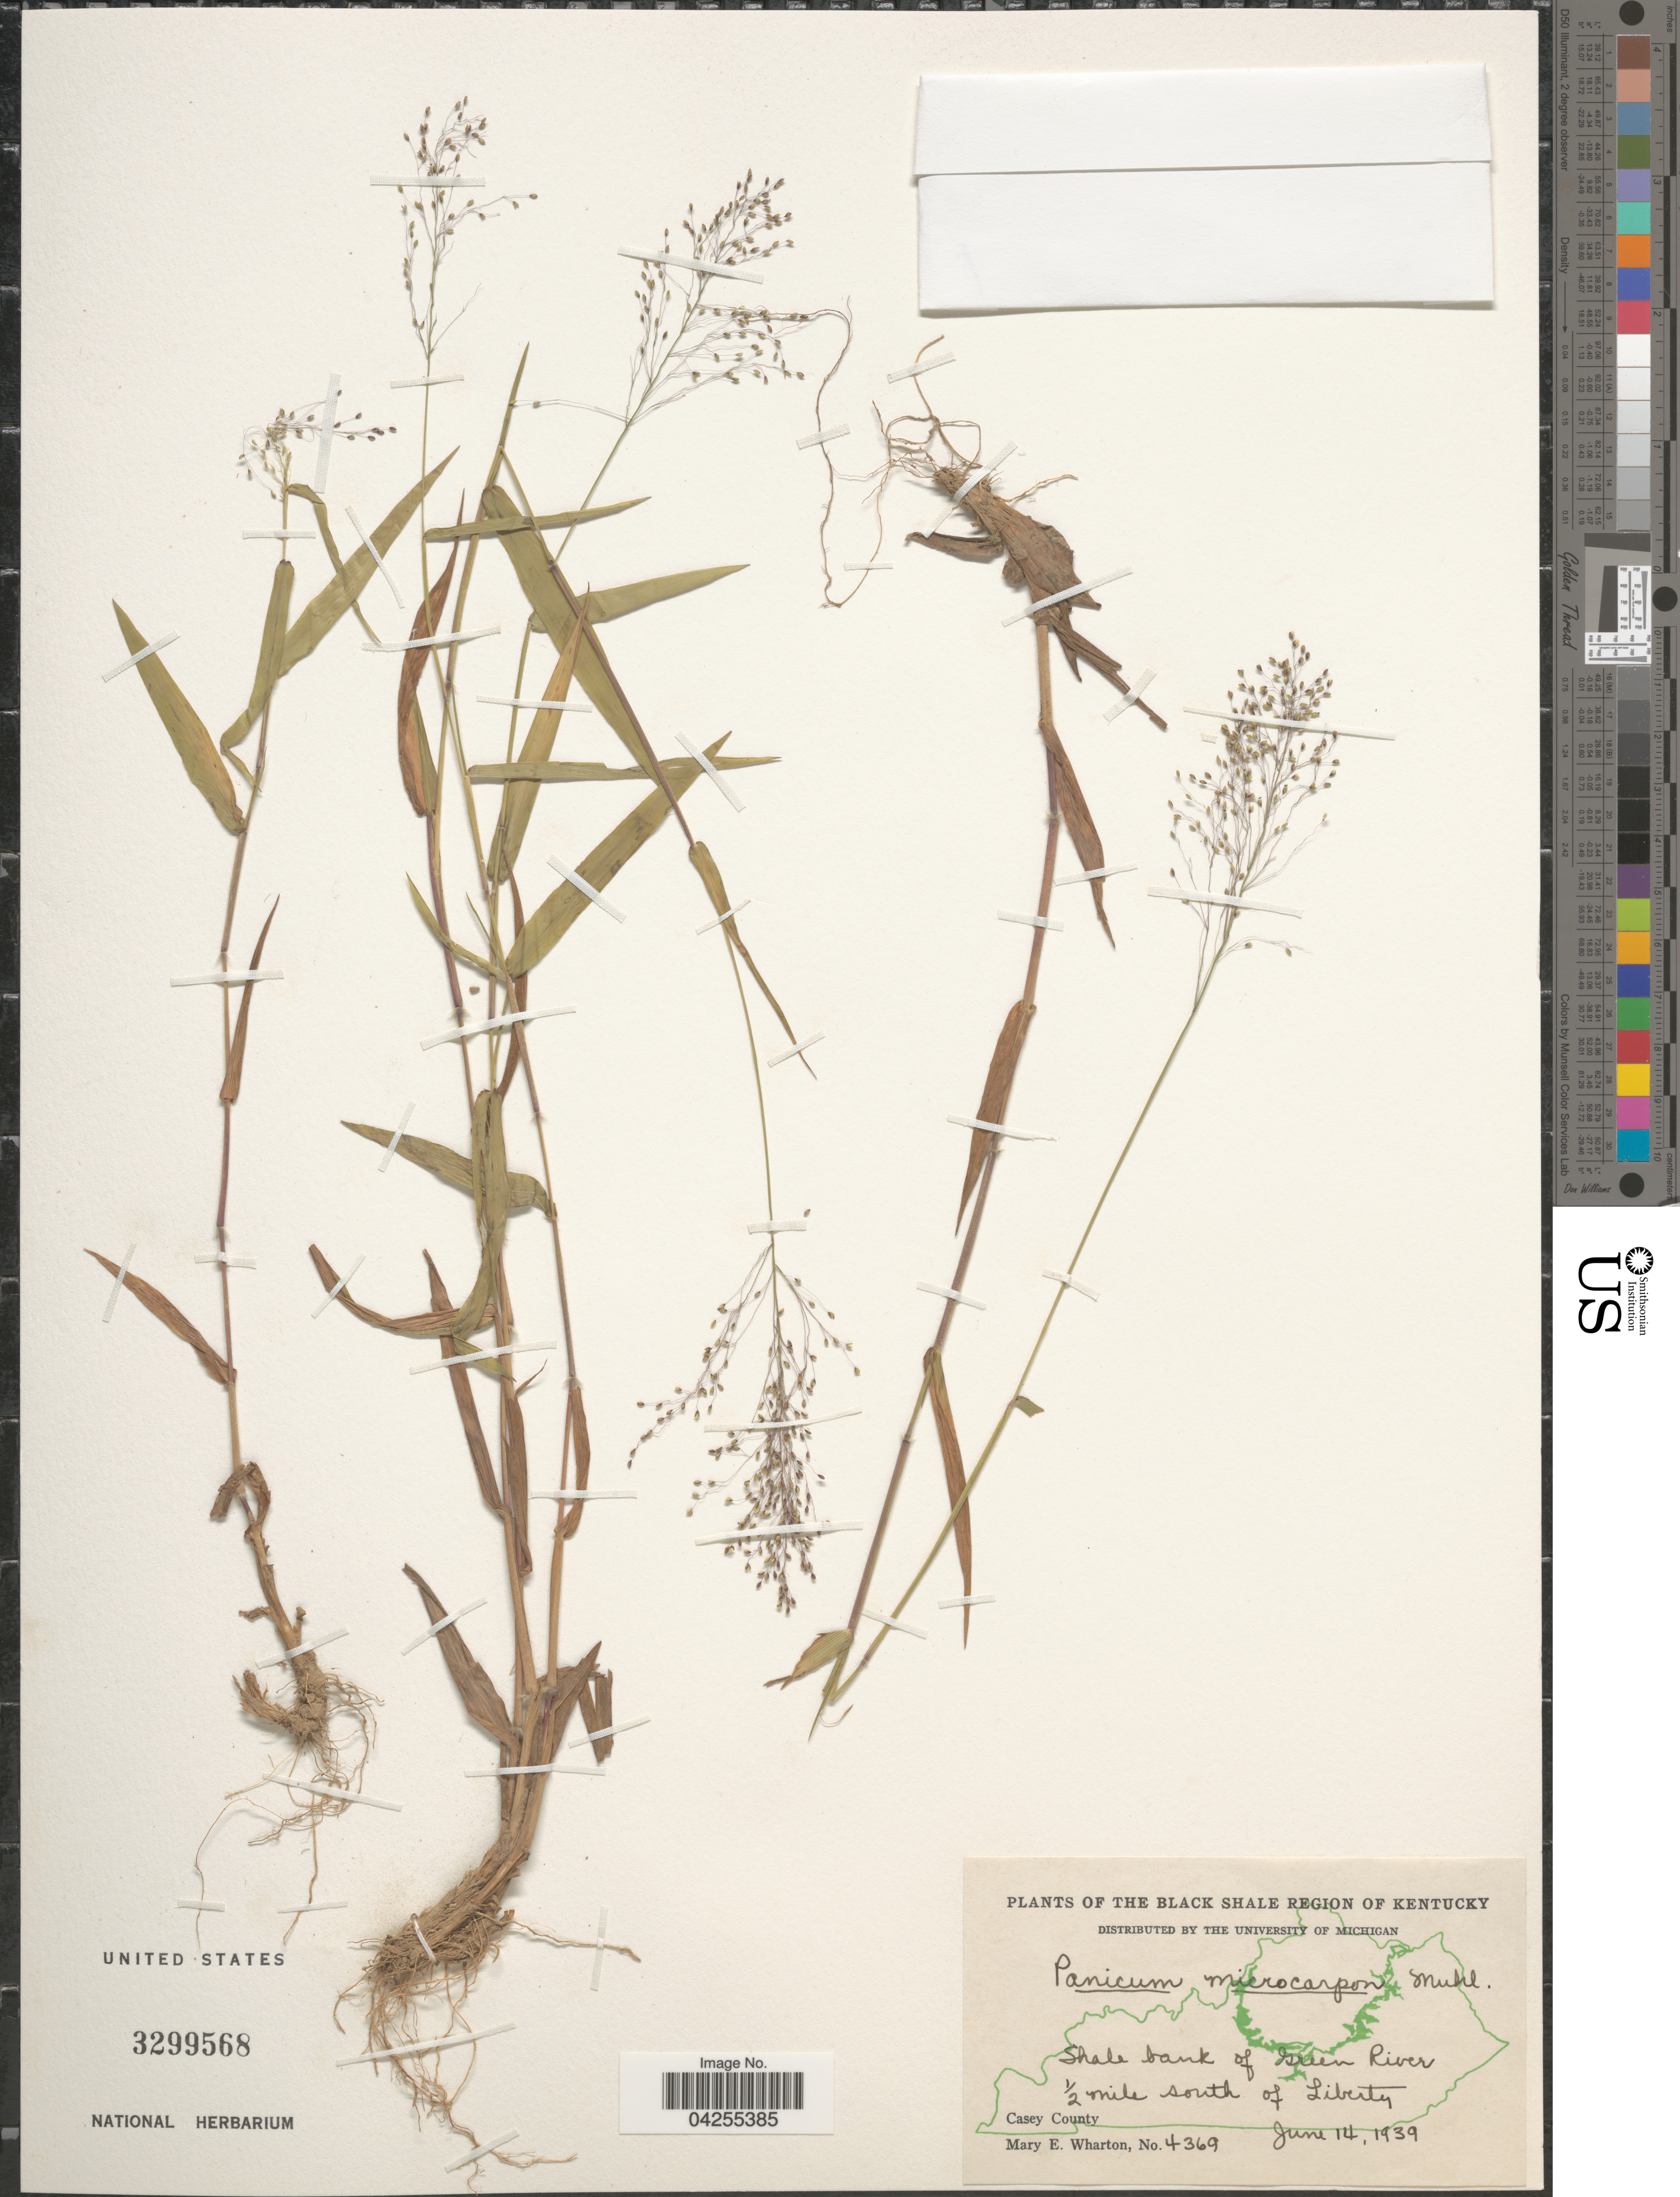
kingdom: Plantae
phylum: Tracheophyta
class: Liliopsida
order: Poales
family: Poaceae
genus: Dichanthelium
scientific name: Dichanthelium dichotomum var. dichotomum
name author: (L.) Gould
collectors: M. Wharton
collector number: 4369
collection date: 1939-06-14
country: United States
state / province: Kentucky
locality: The Black Shale Region. Shale bank of Green River. 1/2 mile south of Liberty. Casey County.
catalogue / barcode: US 3299568